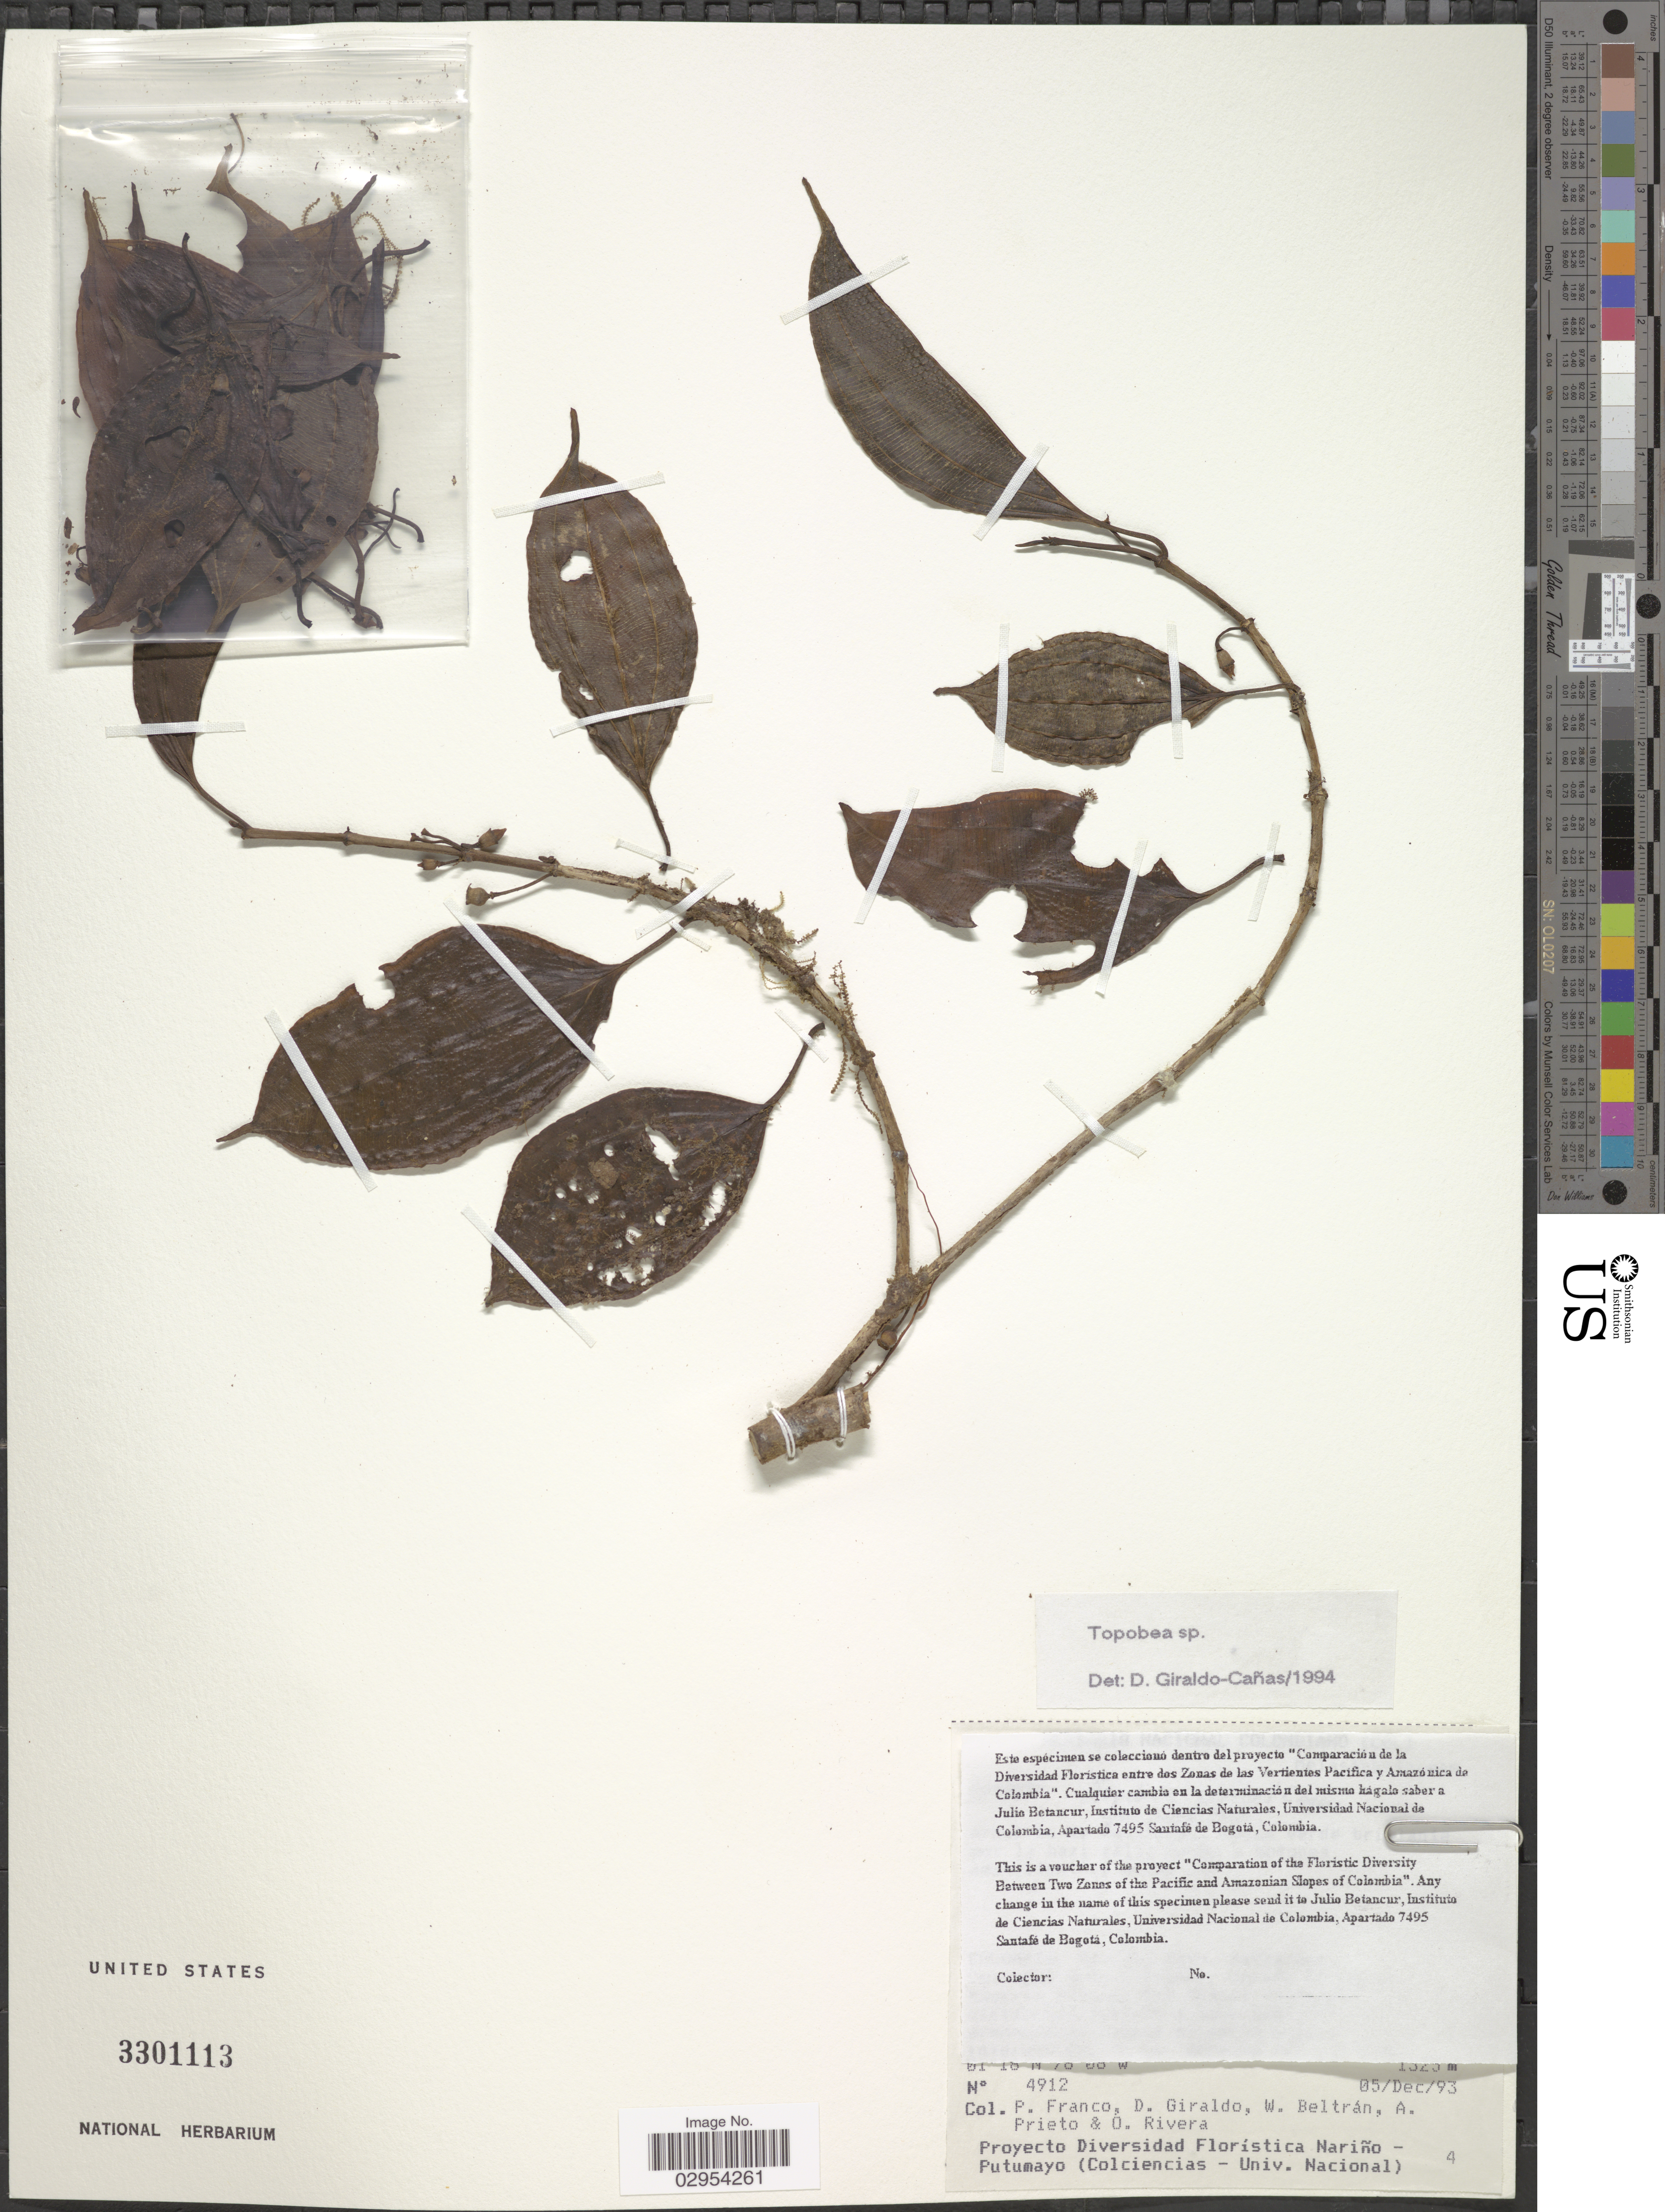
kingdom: Plantae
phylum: Tracheophyta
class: Magnoliopsida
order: Myrtales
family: Melastomataceae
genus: Topobea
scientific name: Topobea pittieri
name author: Cogn.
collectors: P. Franco, D. Giraldo, W. Beltran, A. Prieto & O. Rivera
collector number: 4912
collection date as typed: Transcribed d/m/y: 5/12/93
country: Colombia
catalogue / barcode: US 3301113